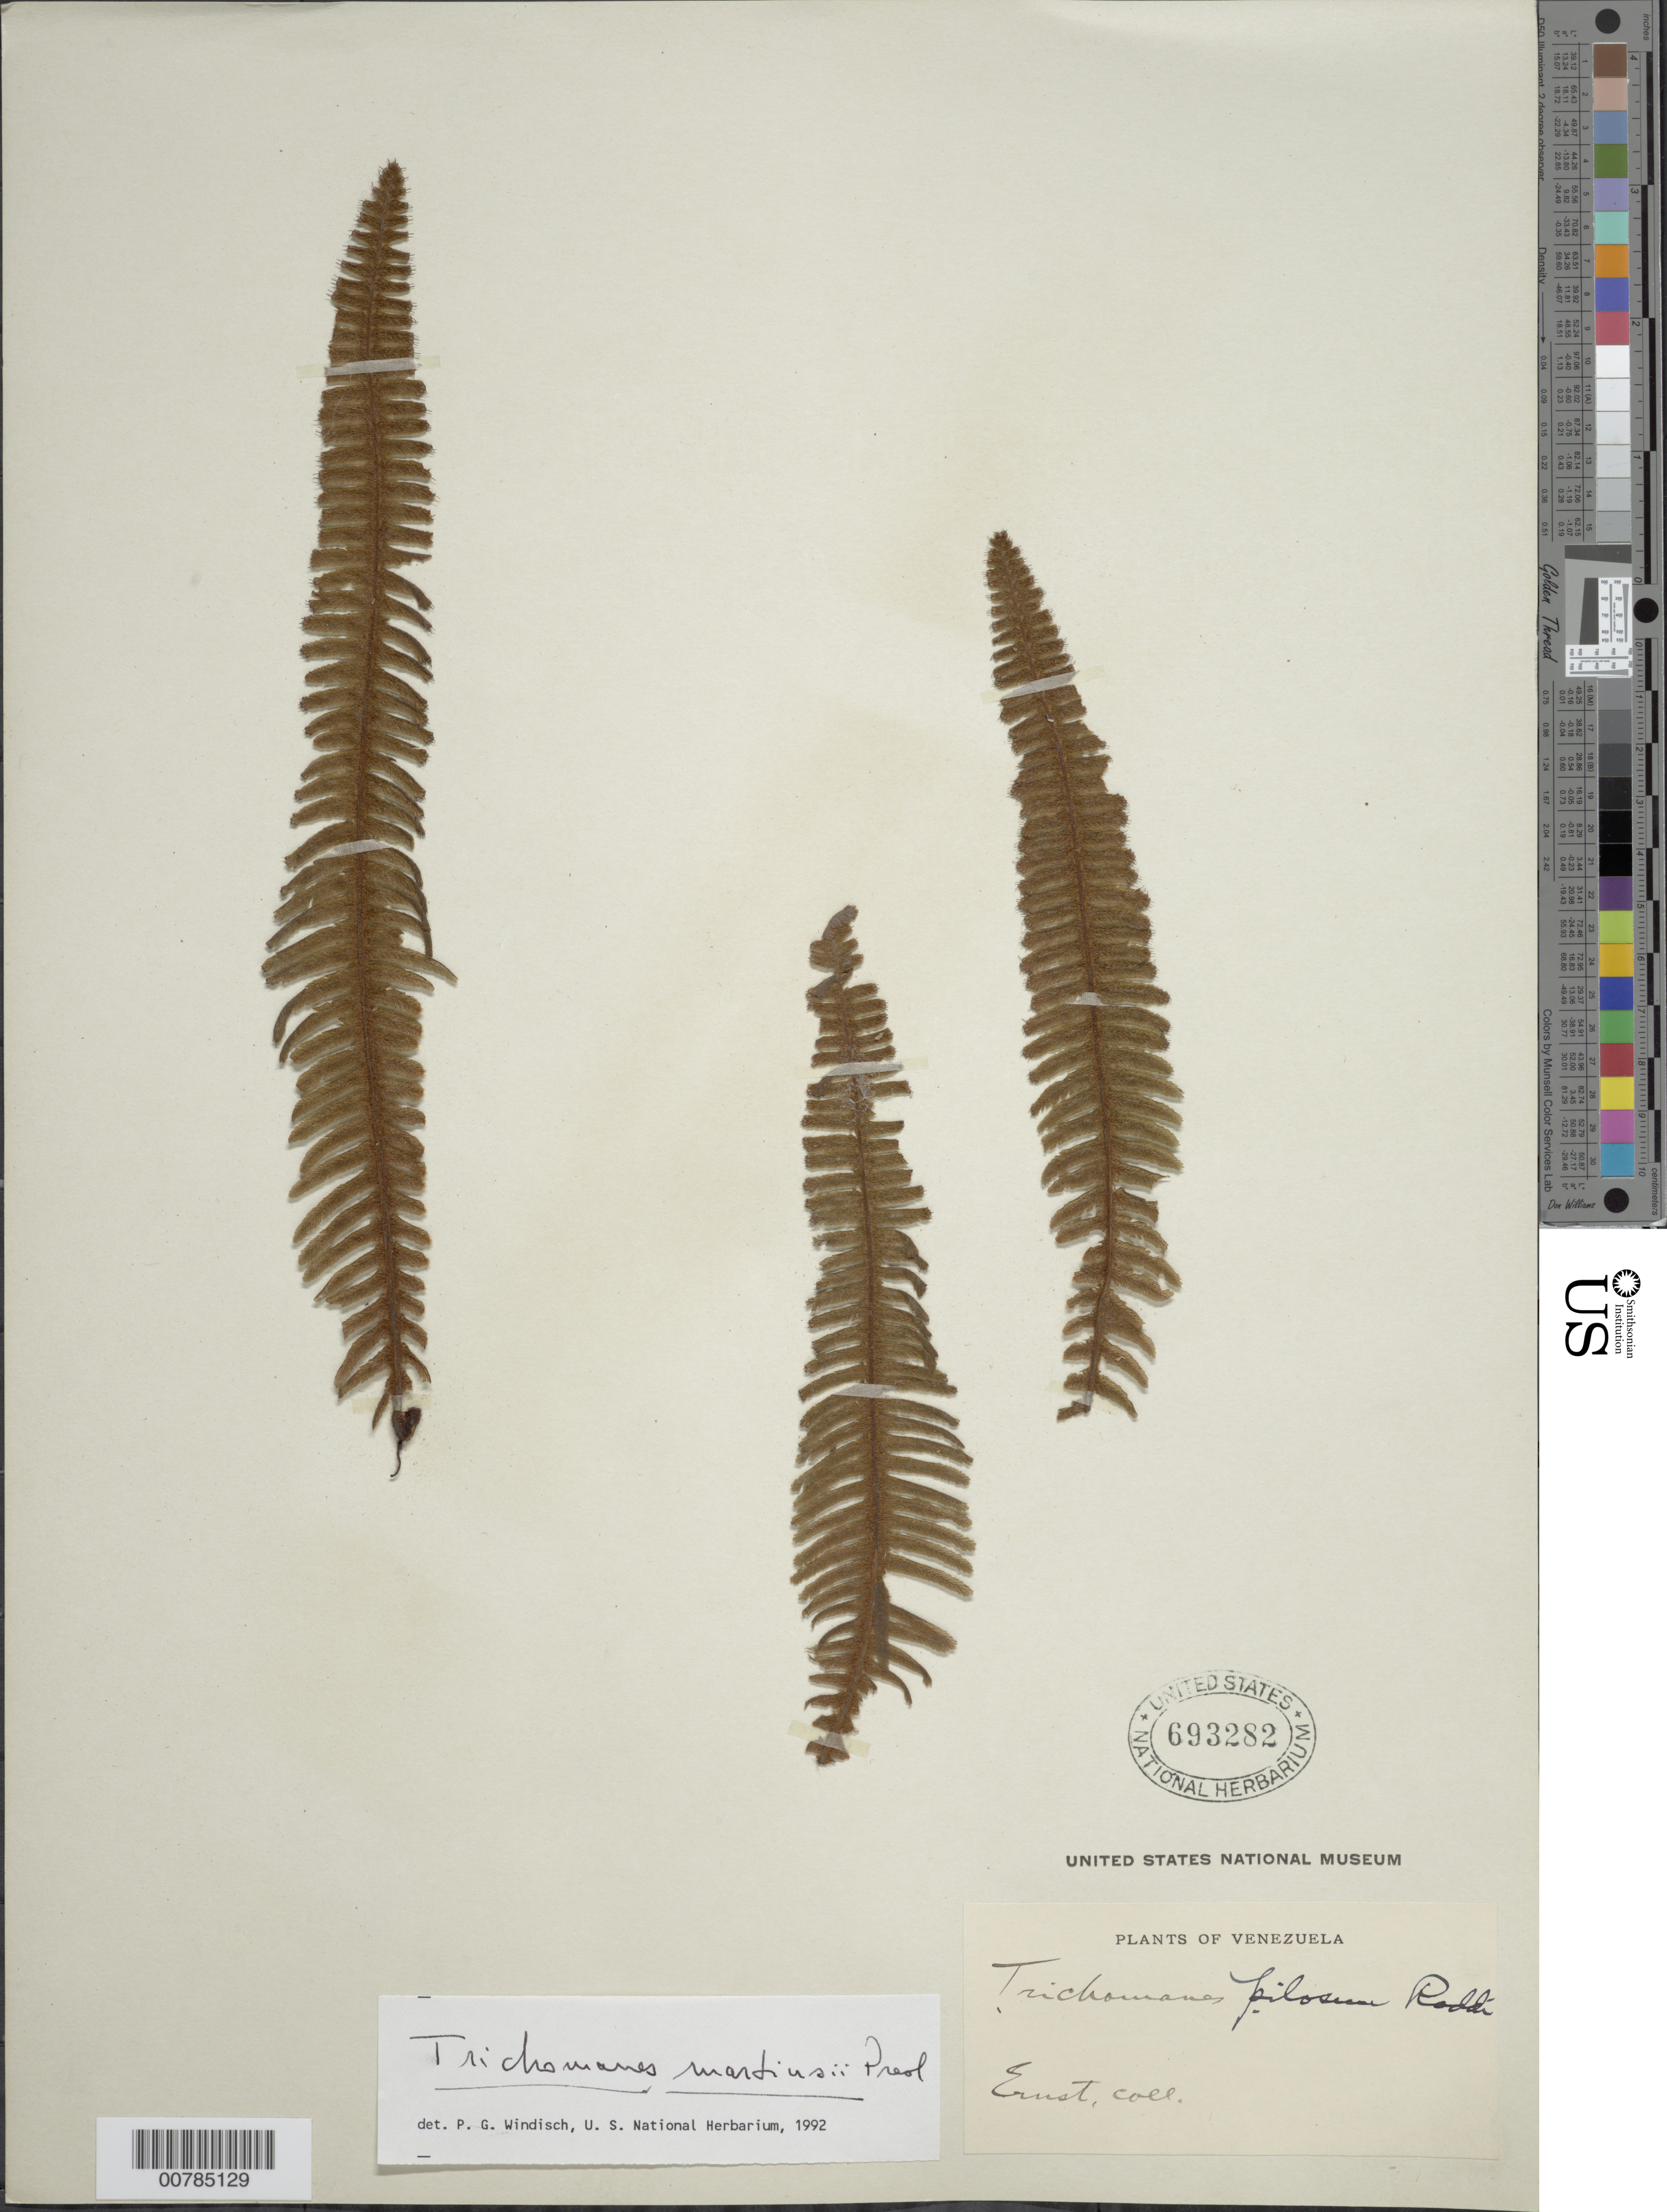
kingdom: Plantae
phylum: Tracheophyta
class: Polypodiopsida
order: Hymenophyllales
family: Hymenophyllaceae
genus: Trichomanes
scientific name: Trichomanes martiusii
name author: C. Presl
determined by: Windisch, Paulo Guenter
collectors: -. Ernst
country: Venezuela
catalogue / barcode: US 693282